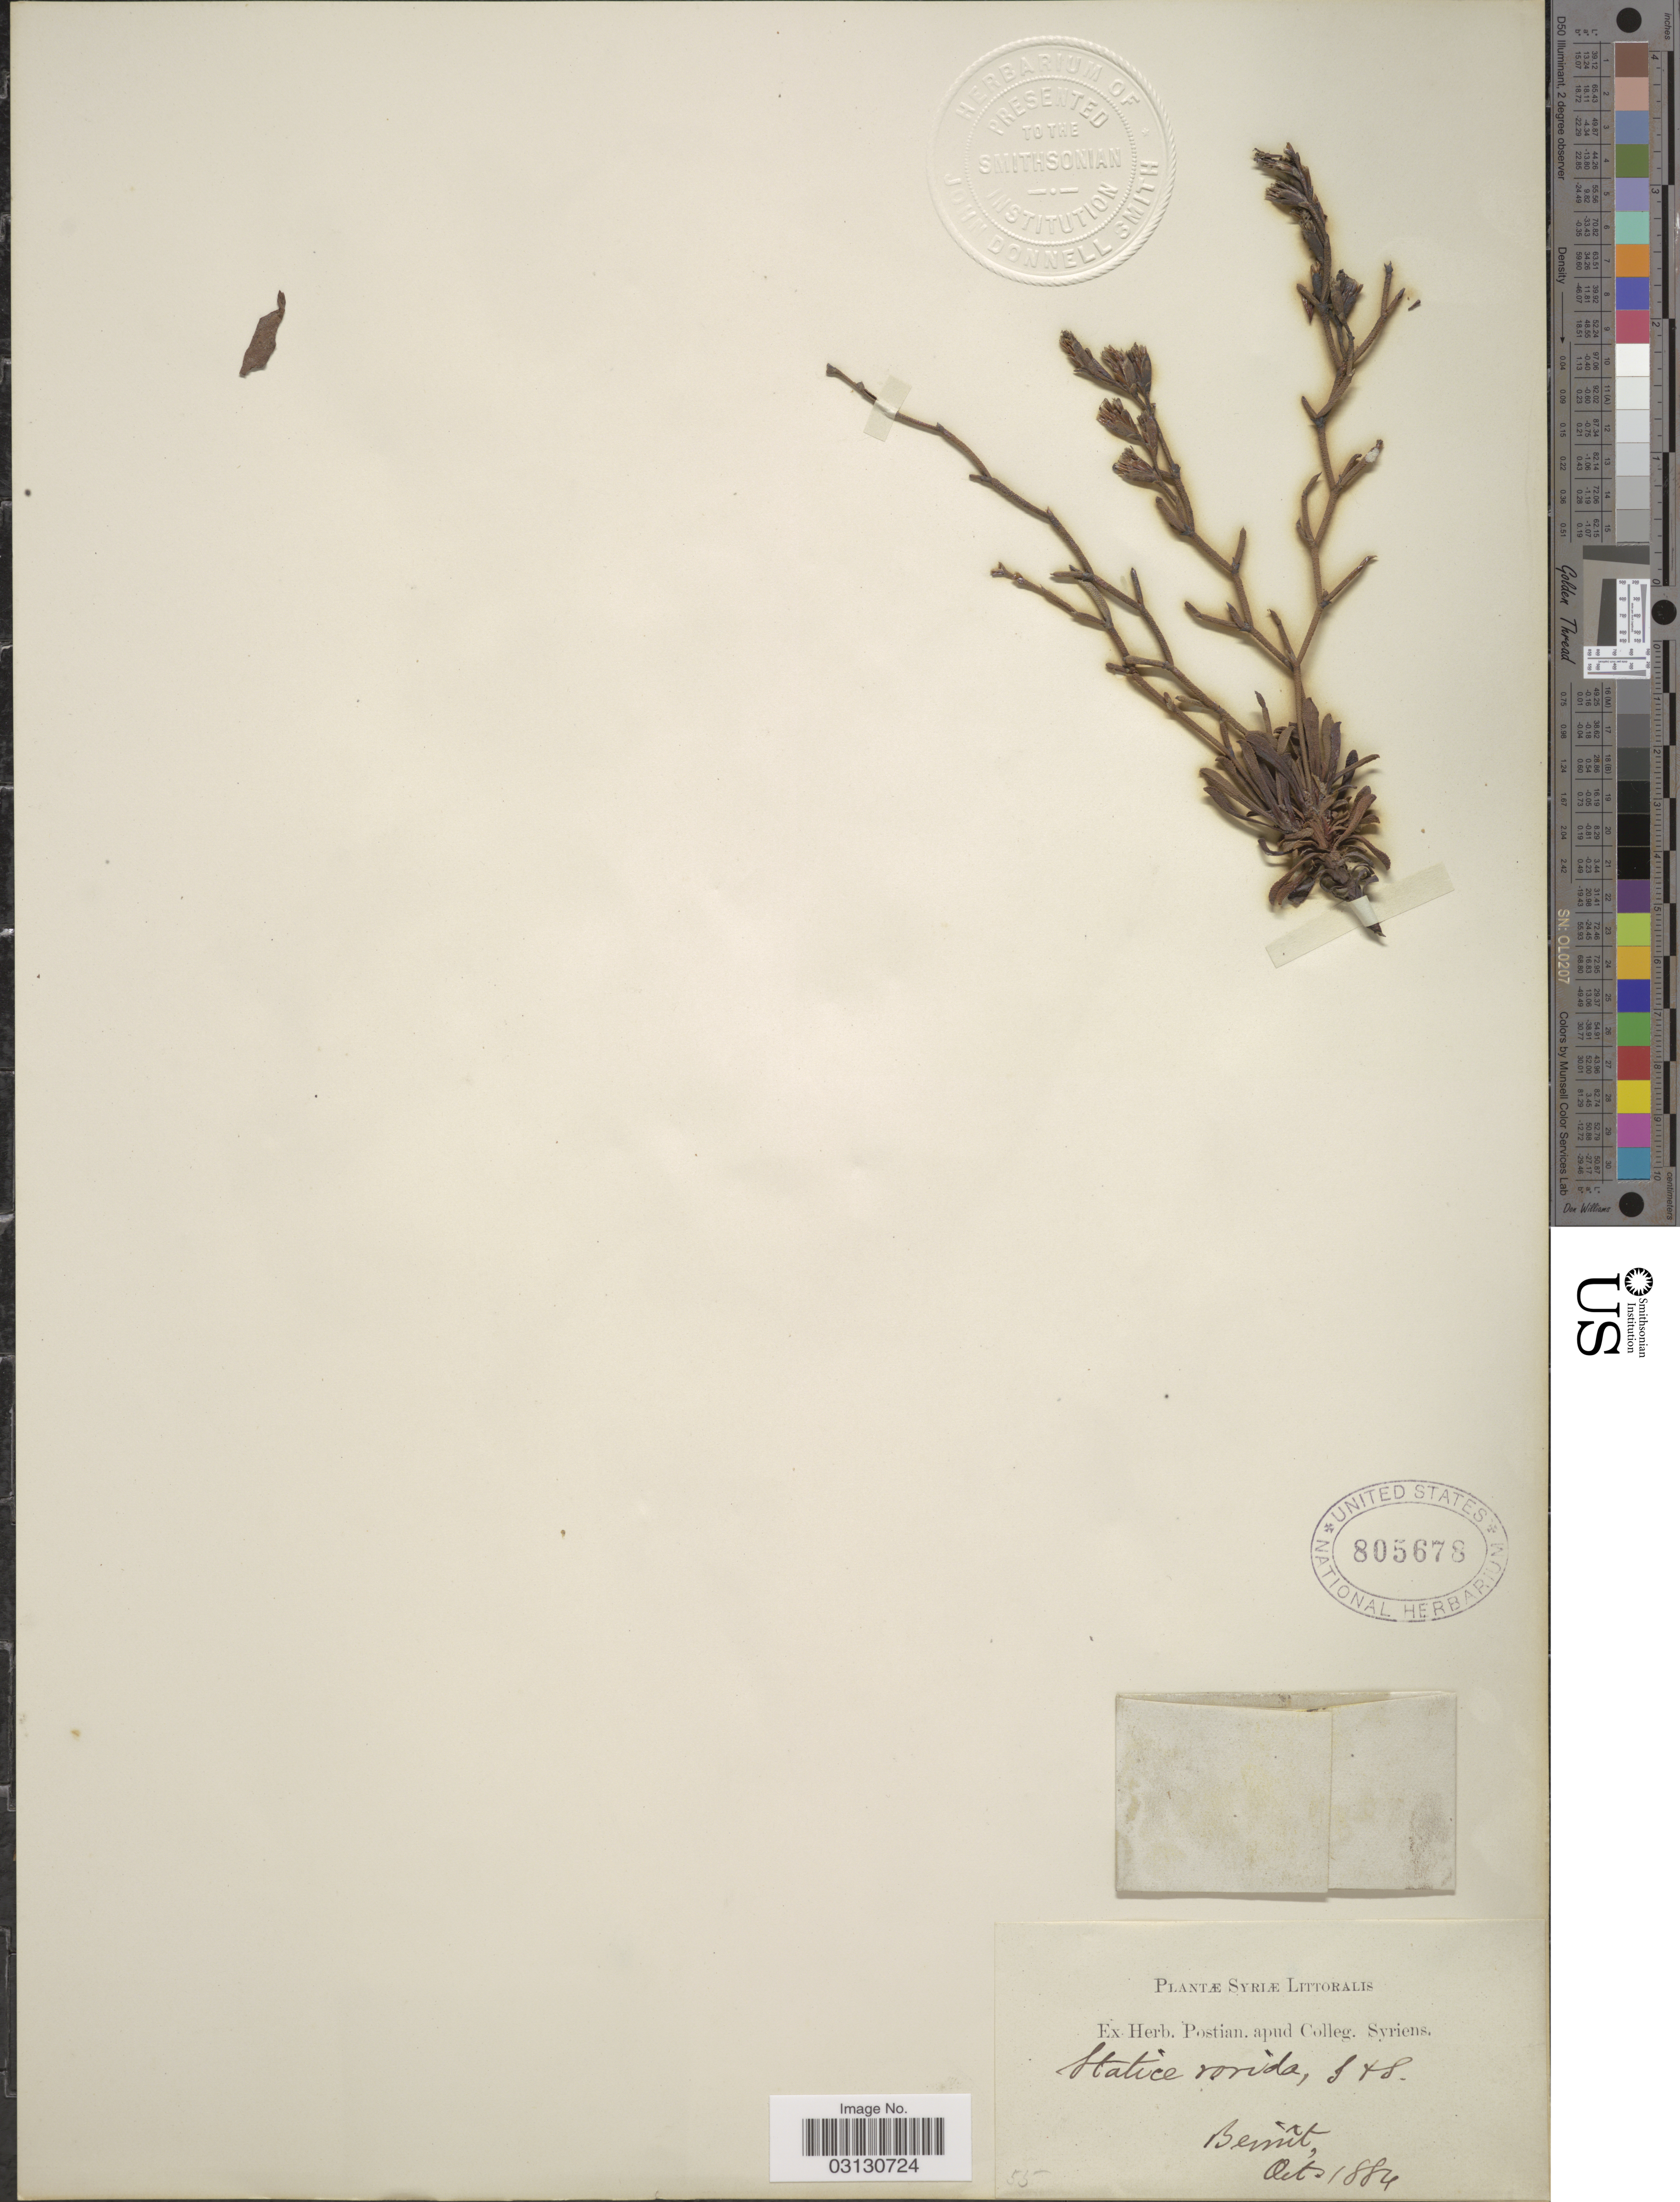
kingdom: Plantae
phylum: Tracheophyta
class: Magnoliopsida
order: Caryophyllales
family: Plumbaginaceae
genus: Limonium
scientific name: Limonium roridum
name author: (Sm.) Brullo & Guarino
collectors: ex herb. Postian. apud Colleg. Syriens. Protest. USE "Fannie P. A. Shepard" (10308853) AS PRIMARY COLLECTOR INSTEAD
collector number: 55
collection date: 1884-10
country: Lebanon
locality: Beruit.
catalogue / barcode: US 805678